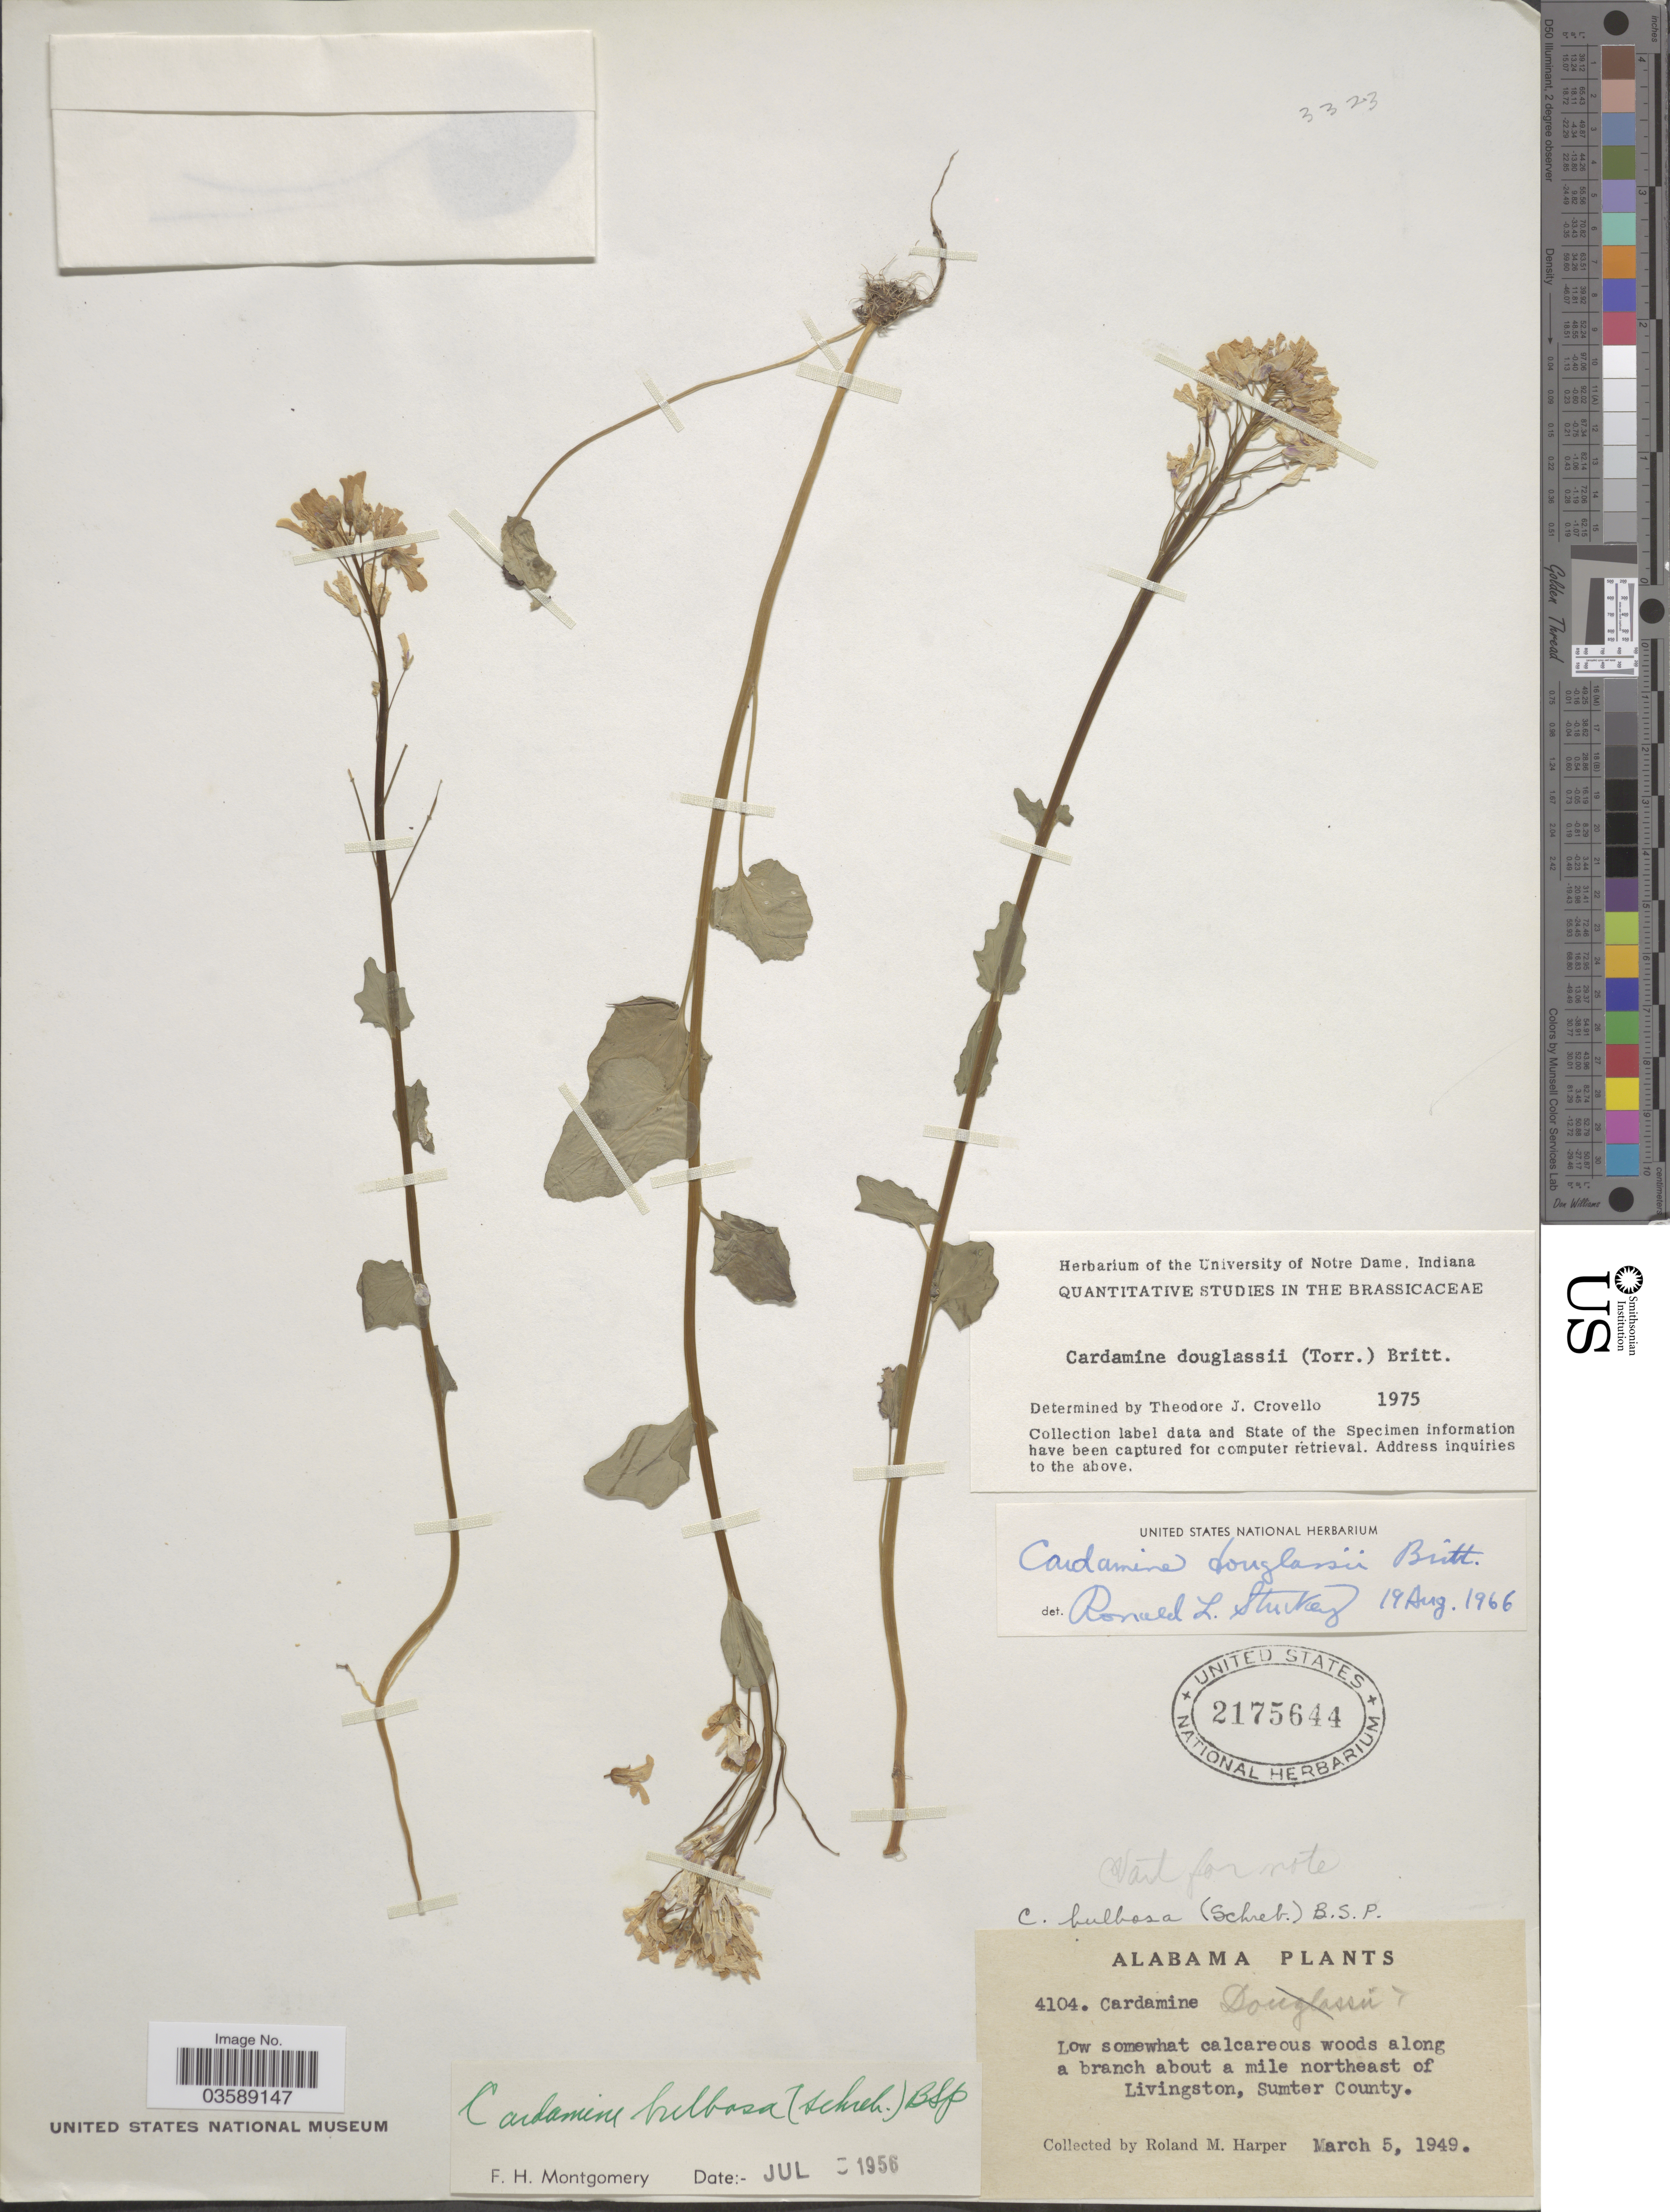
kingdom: Plantae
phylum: Tracheophyta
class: Magnoliopsida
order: Brassicales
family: Brassicaceae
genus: Cardamine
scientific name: Cardamine douglassii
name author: Britton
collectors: R. M. Harper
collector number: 4104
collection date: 1949-03-05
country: United States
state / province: Alabama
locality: Woods along a branch about a mile northeast of Livingston, Sumter County.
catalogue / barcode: US 2175644